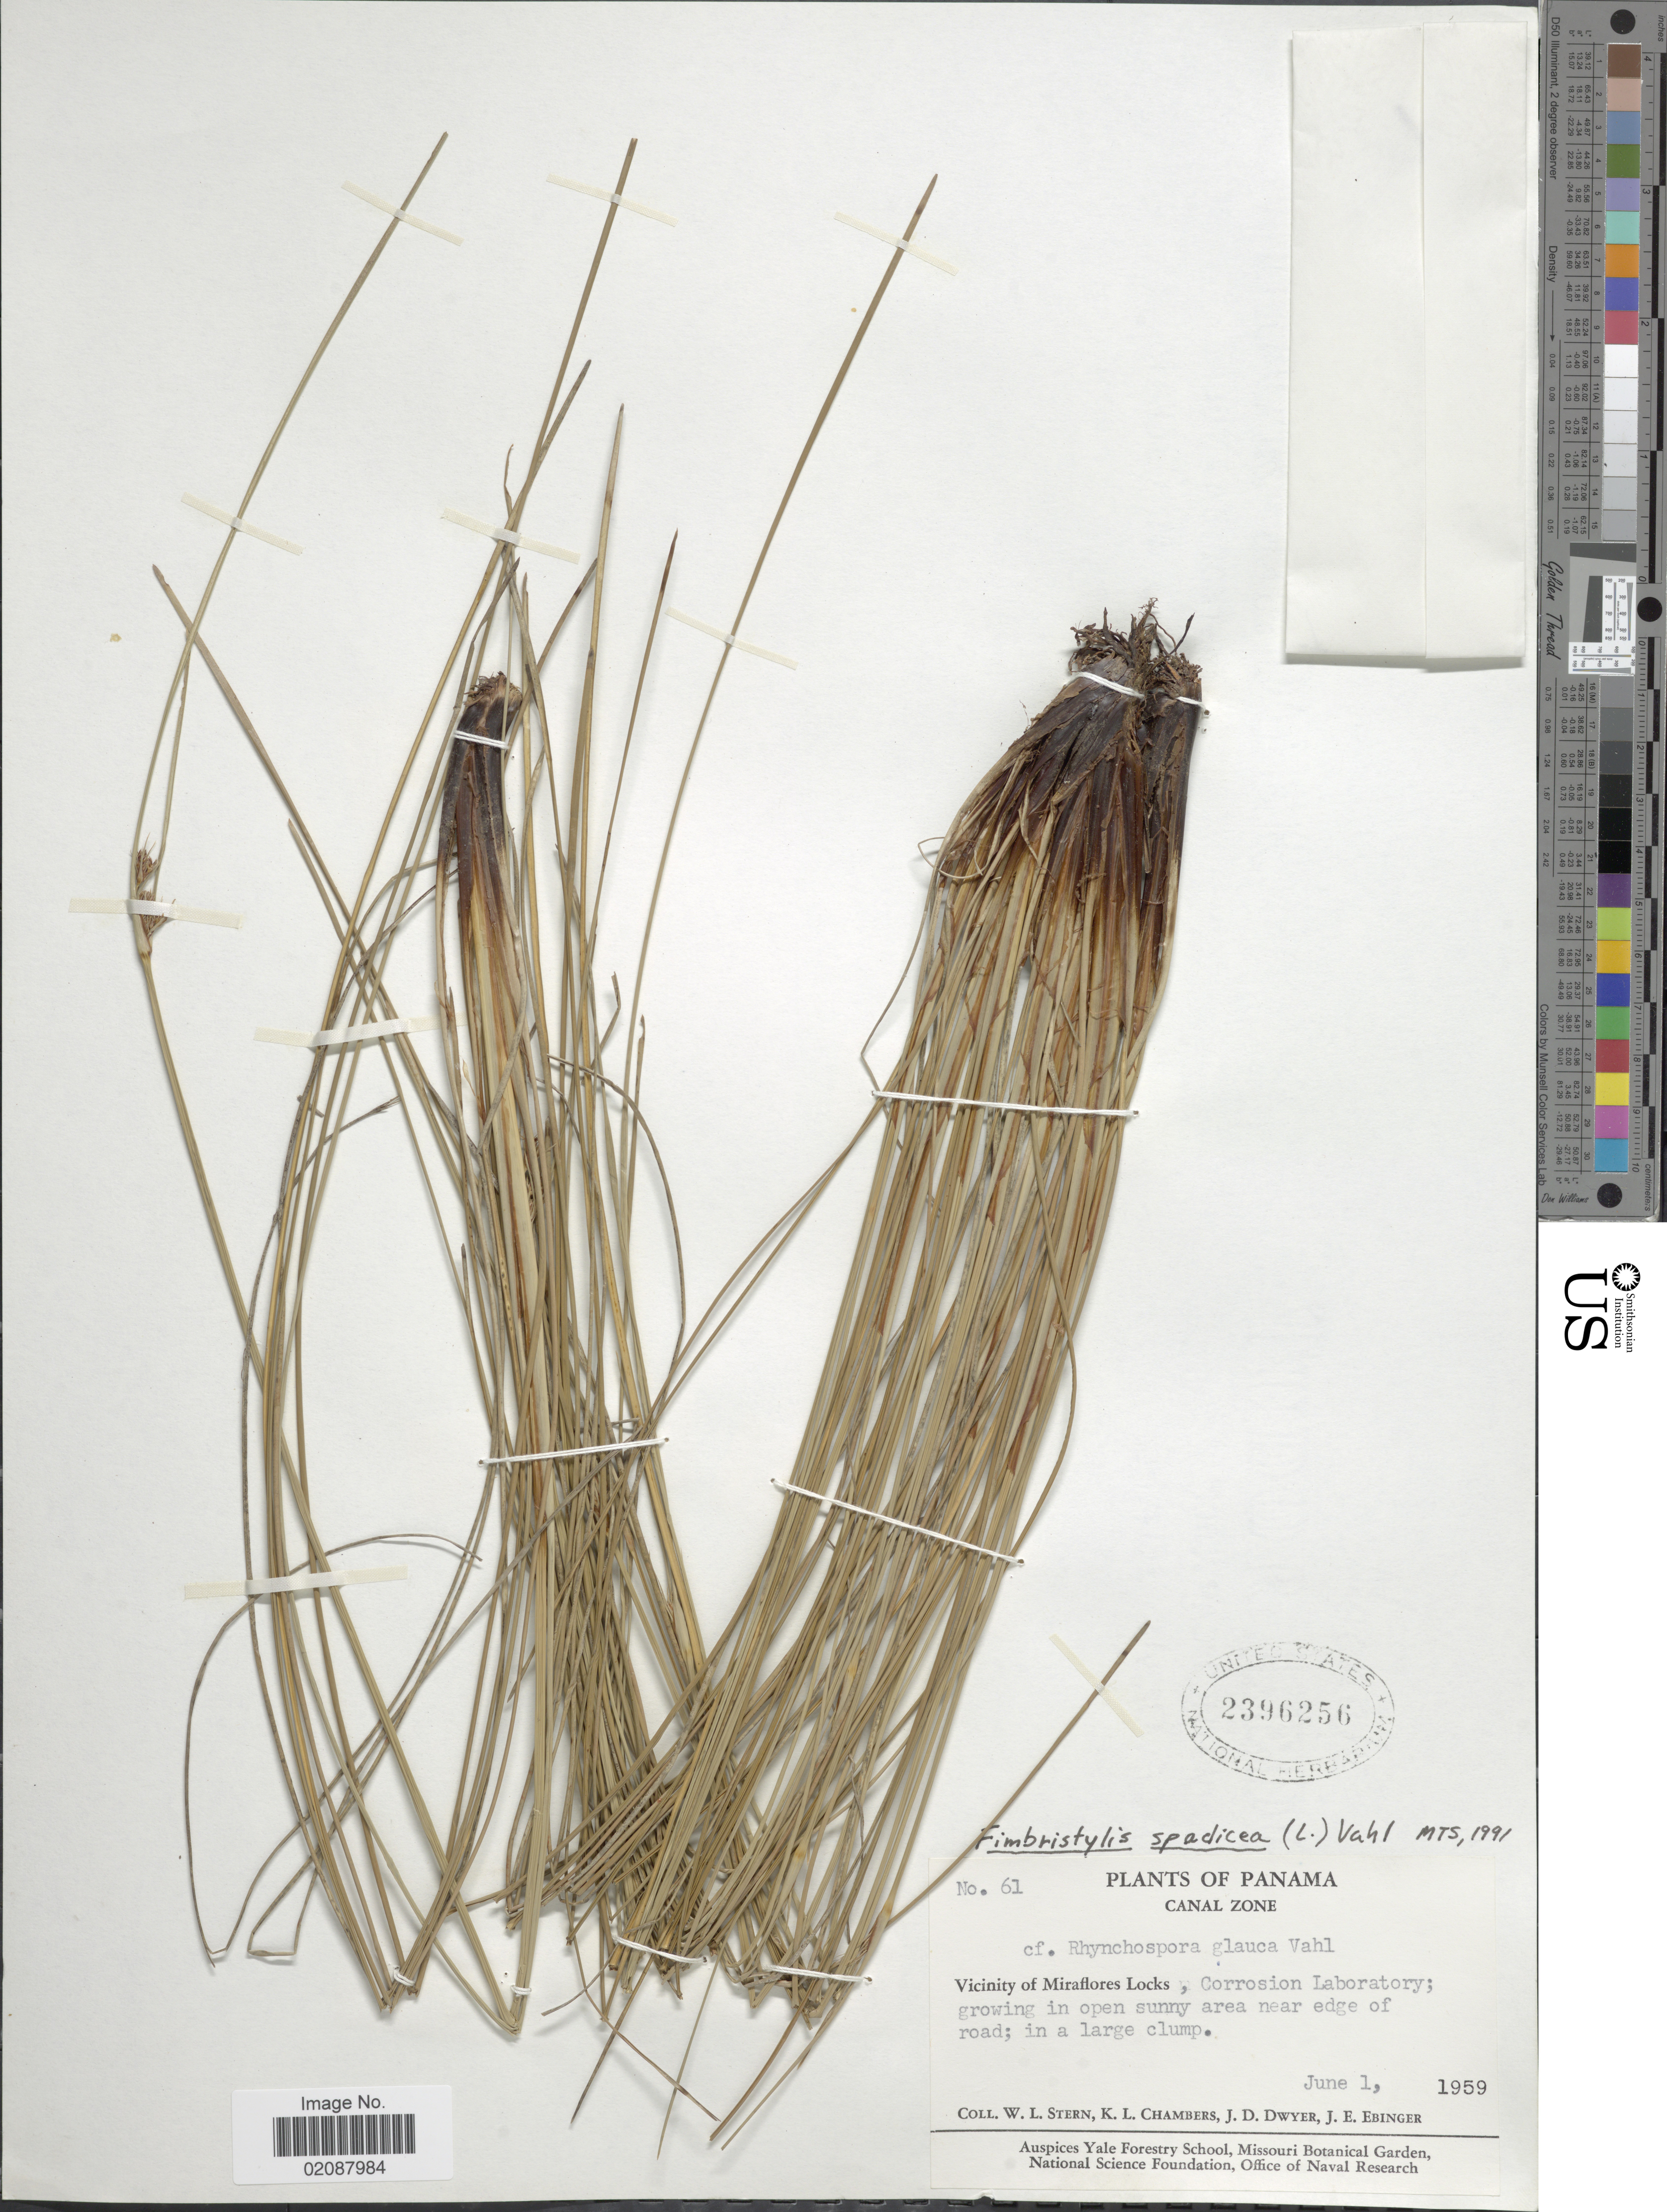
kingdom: Plantae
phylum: Tracheophyta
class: Liliopsida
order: Poales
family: Cyperaceae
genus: Fimbristylis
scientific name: Fimbristylis spadicea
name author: (L.) Vahl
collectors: W. L. Stern, K. Chambers, J. D. Dwyer & J. Ebinger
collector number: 61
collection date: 1959-06-01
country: Panama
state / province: Panamá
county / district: Canal Zone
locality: Canal Zone. Vicinity of Miraflores Locks, Corrosion Laboratory; growing in open sunny area near edge of road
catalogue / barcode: US 2396256